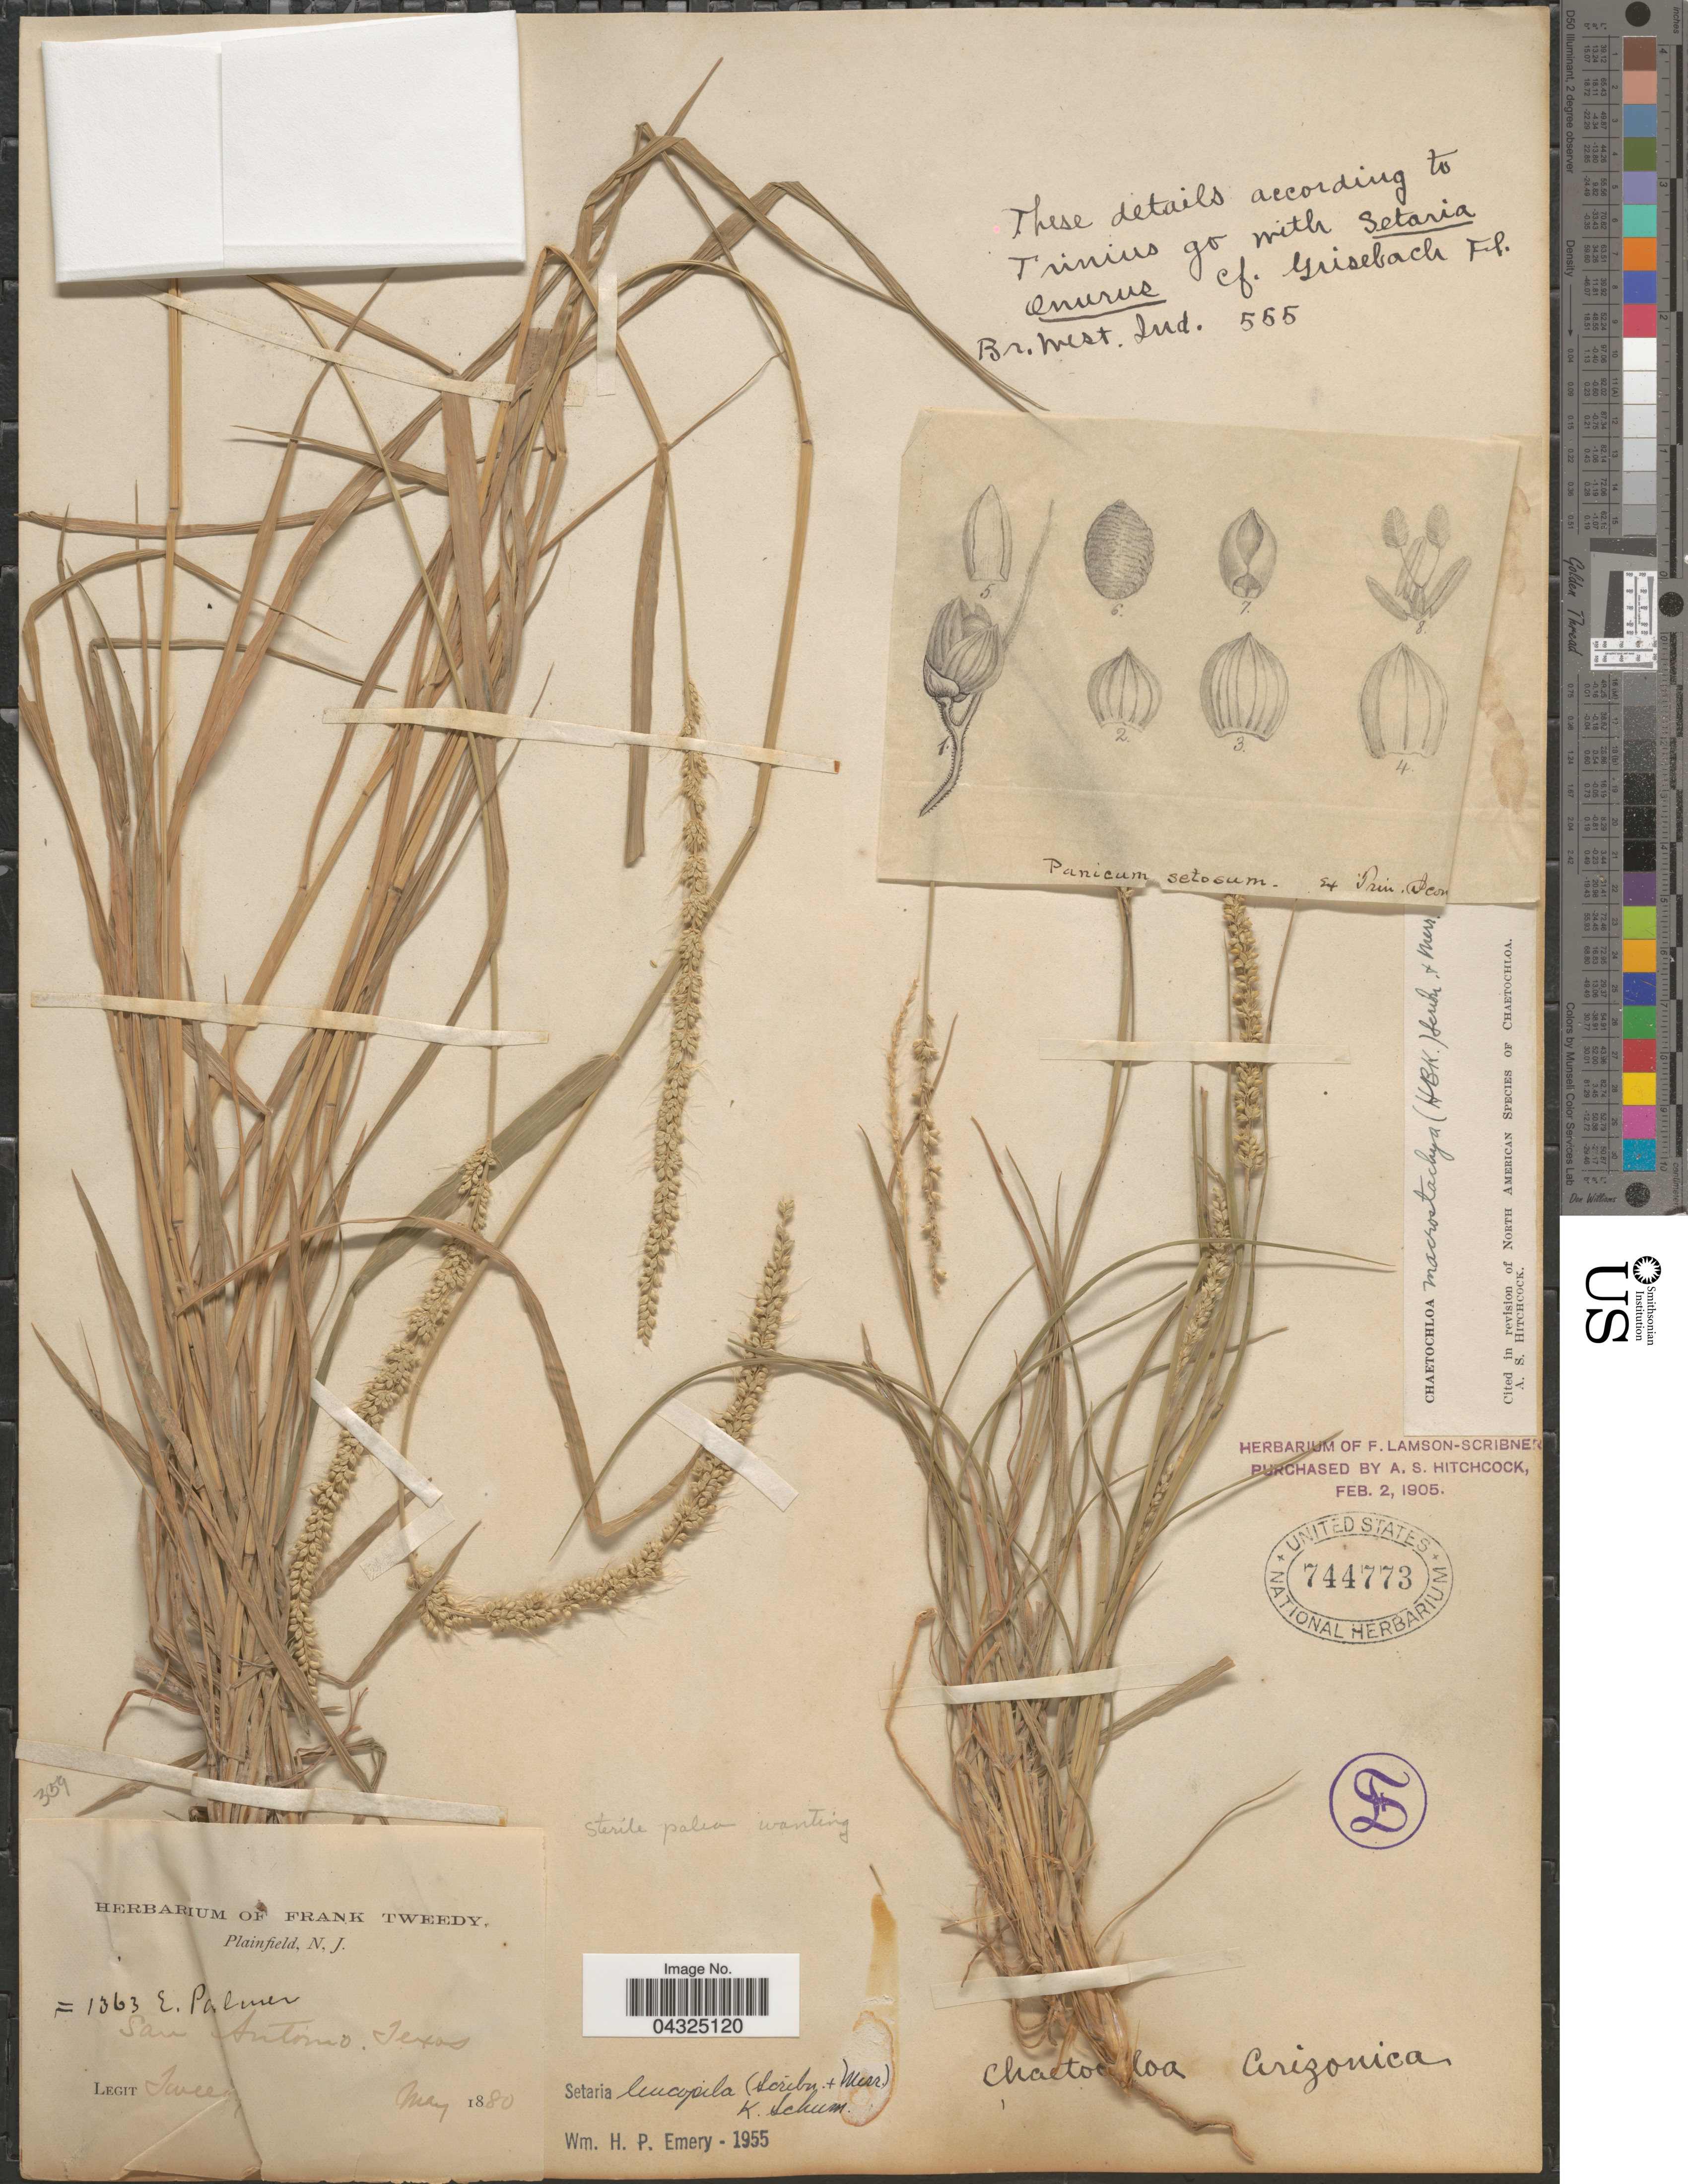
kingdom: Plantae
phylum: Tracheophyta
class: Liliopsida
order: Poales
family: Poaceae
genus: Setaria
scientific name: Setaria leucopila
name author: (Scribn. & Merr.) K. Schum.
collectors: F. Tweedy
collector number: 1363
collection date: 1880-05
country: United States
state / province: Texas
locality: San Antonio.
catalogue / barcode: US 744773